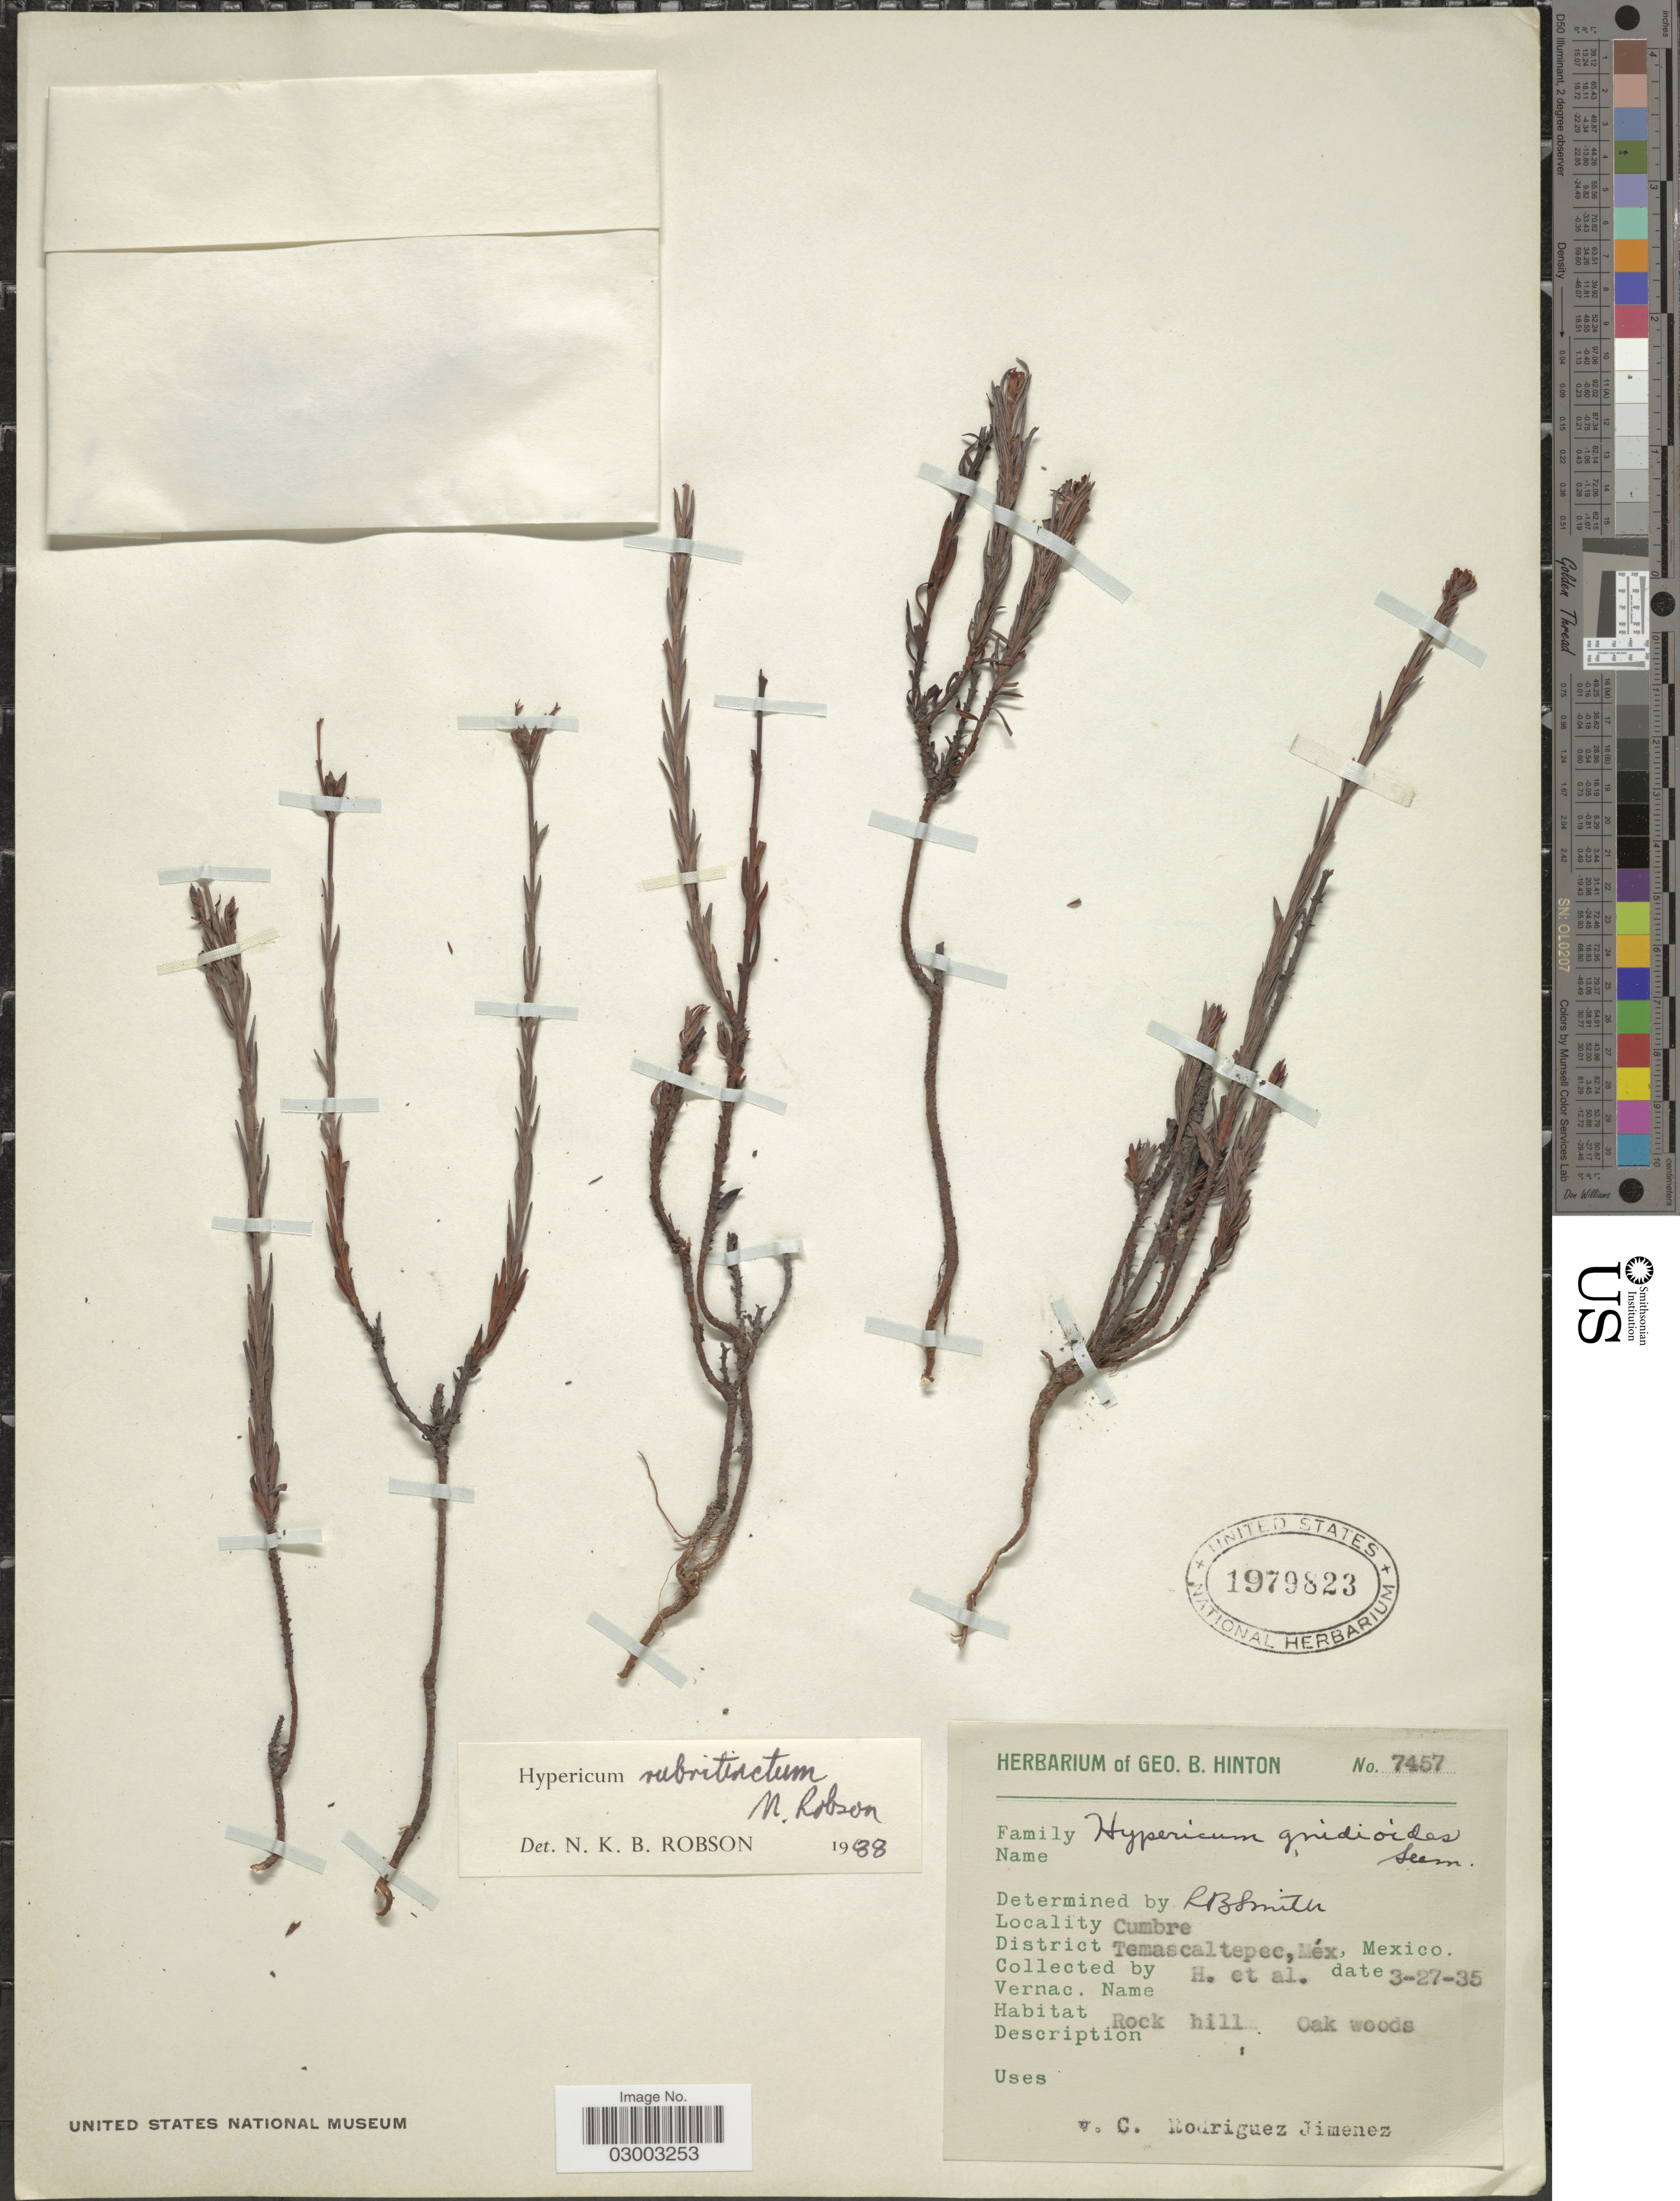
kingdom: Plantae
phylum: Tracheophyta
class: Magnoliopsida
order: Malpighiales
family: Hypericaceae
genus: Hypericum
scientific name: Hypericum rubritinctum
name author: N. Robson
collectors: G. B. Hinton & et al.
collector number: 7457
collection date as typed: Transcribed d/m/y: 27/3/35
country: Mexico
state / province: México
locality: Cumbre. District Temascaltepec, Méx.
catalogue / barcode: US 1979823